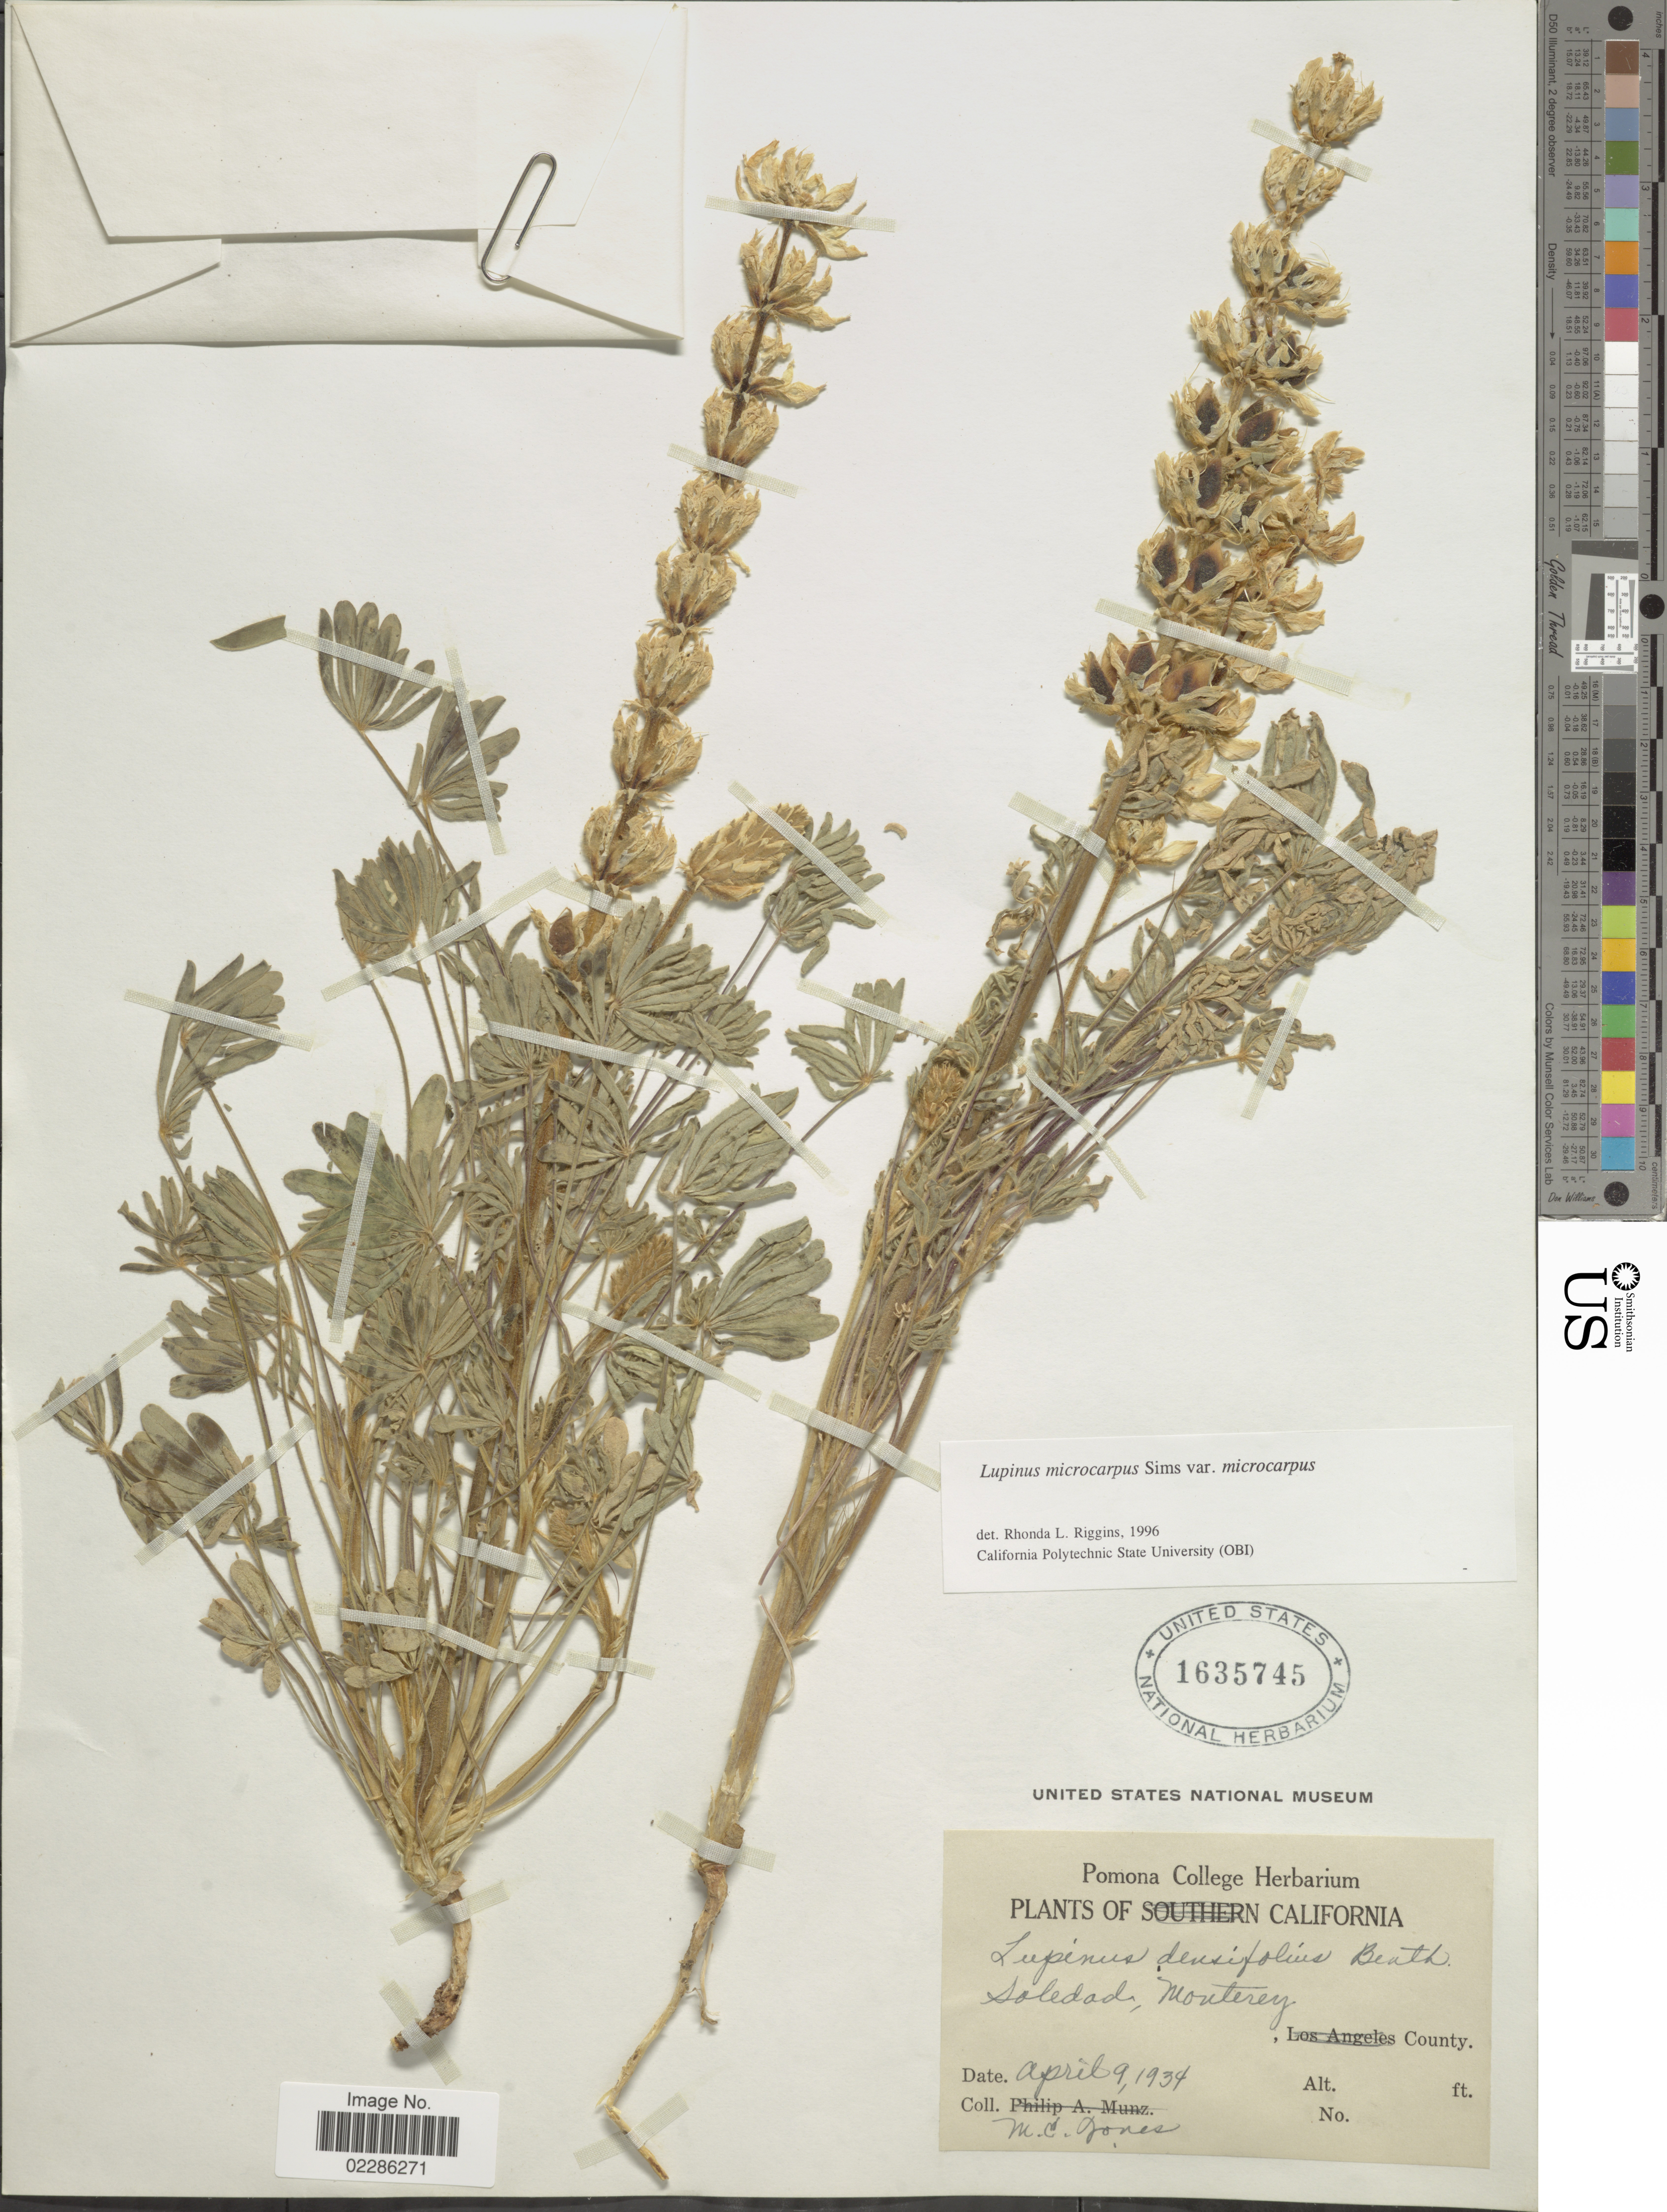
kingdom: Plantae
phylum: Tracheophyta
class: Magnoliopsida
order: Fabales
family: Fabaceae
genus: Lupinus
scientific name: Lupinus microcarpus var. microcarpus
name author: Sims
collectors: M. E. Jones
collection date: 1934-04-09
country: United States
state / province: California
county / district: Monterey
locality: Soledad, Monterey County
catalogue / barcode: US 1635745